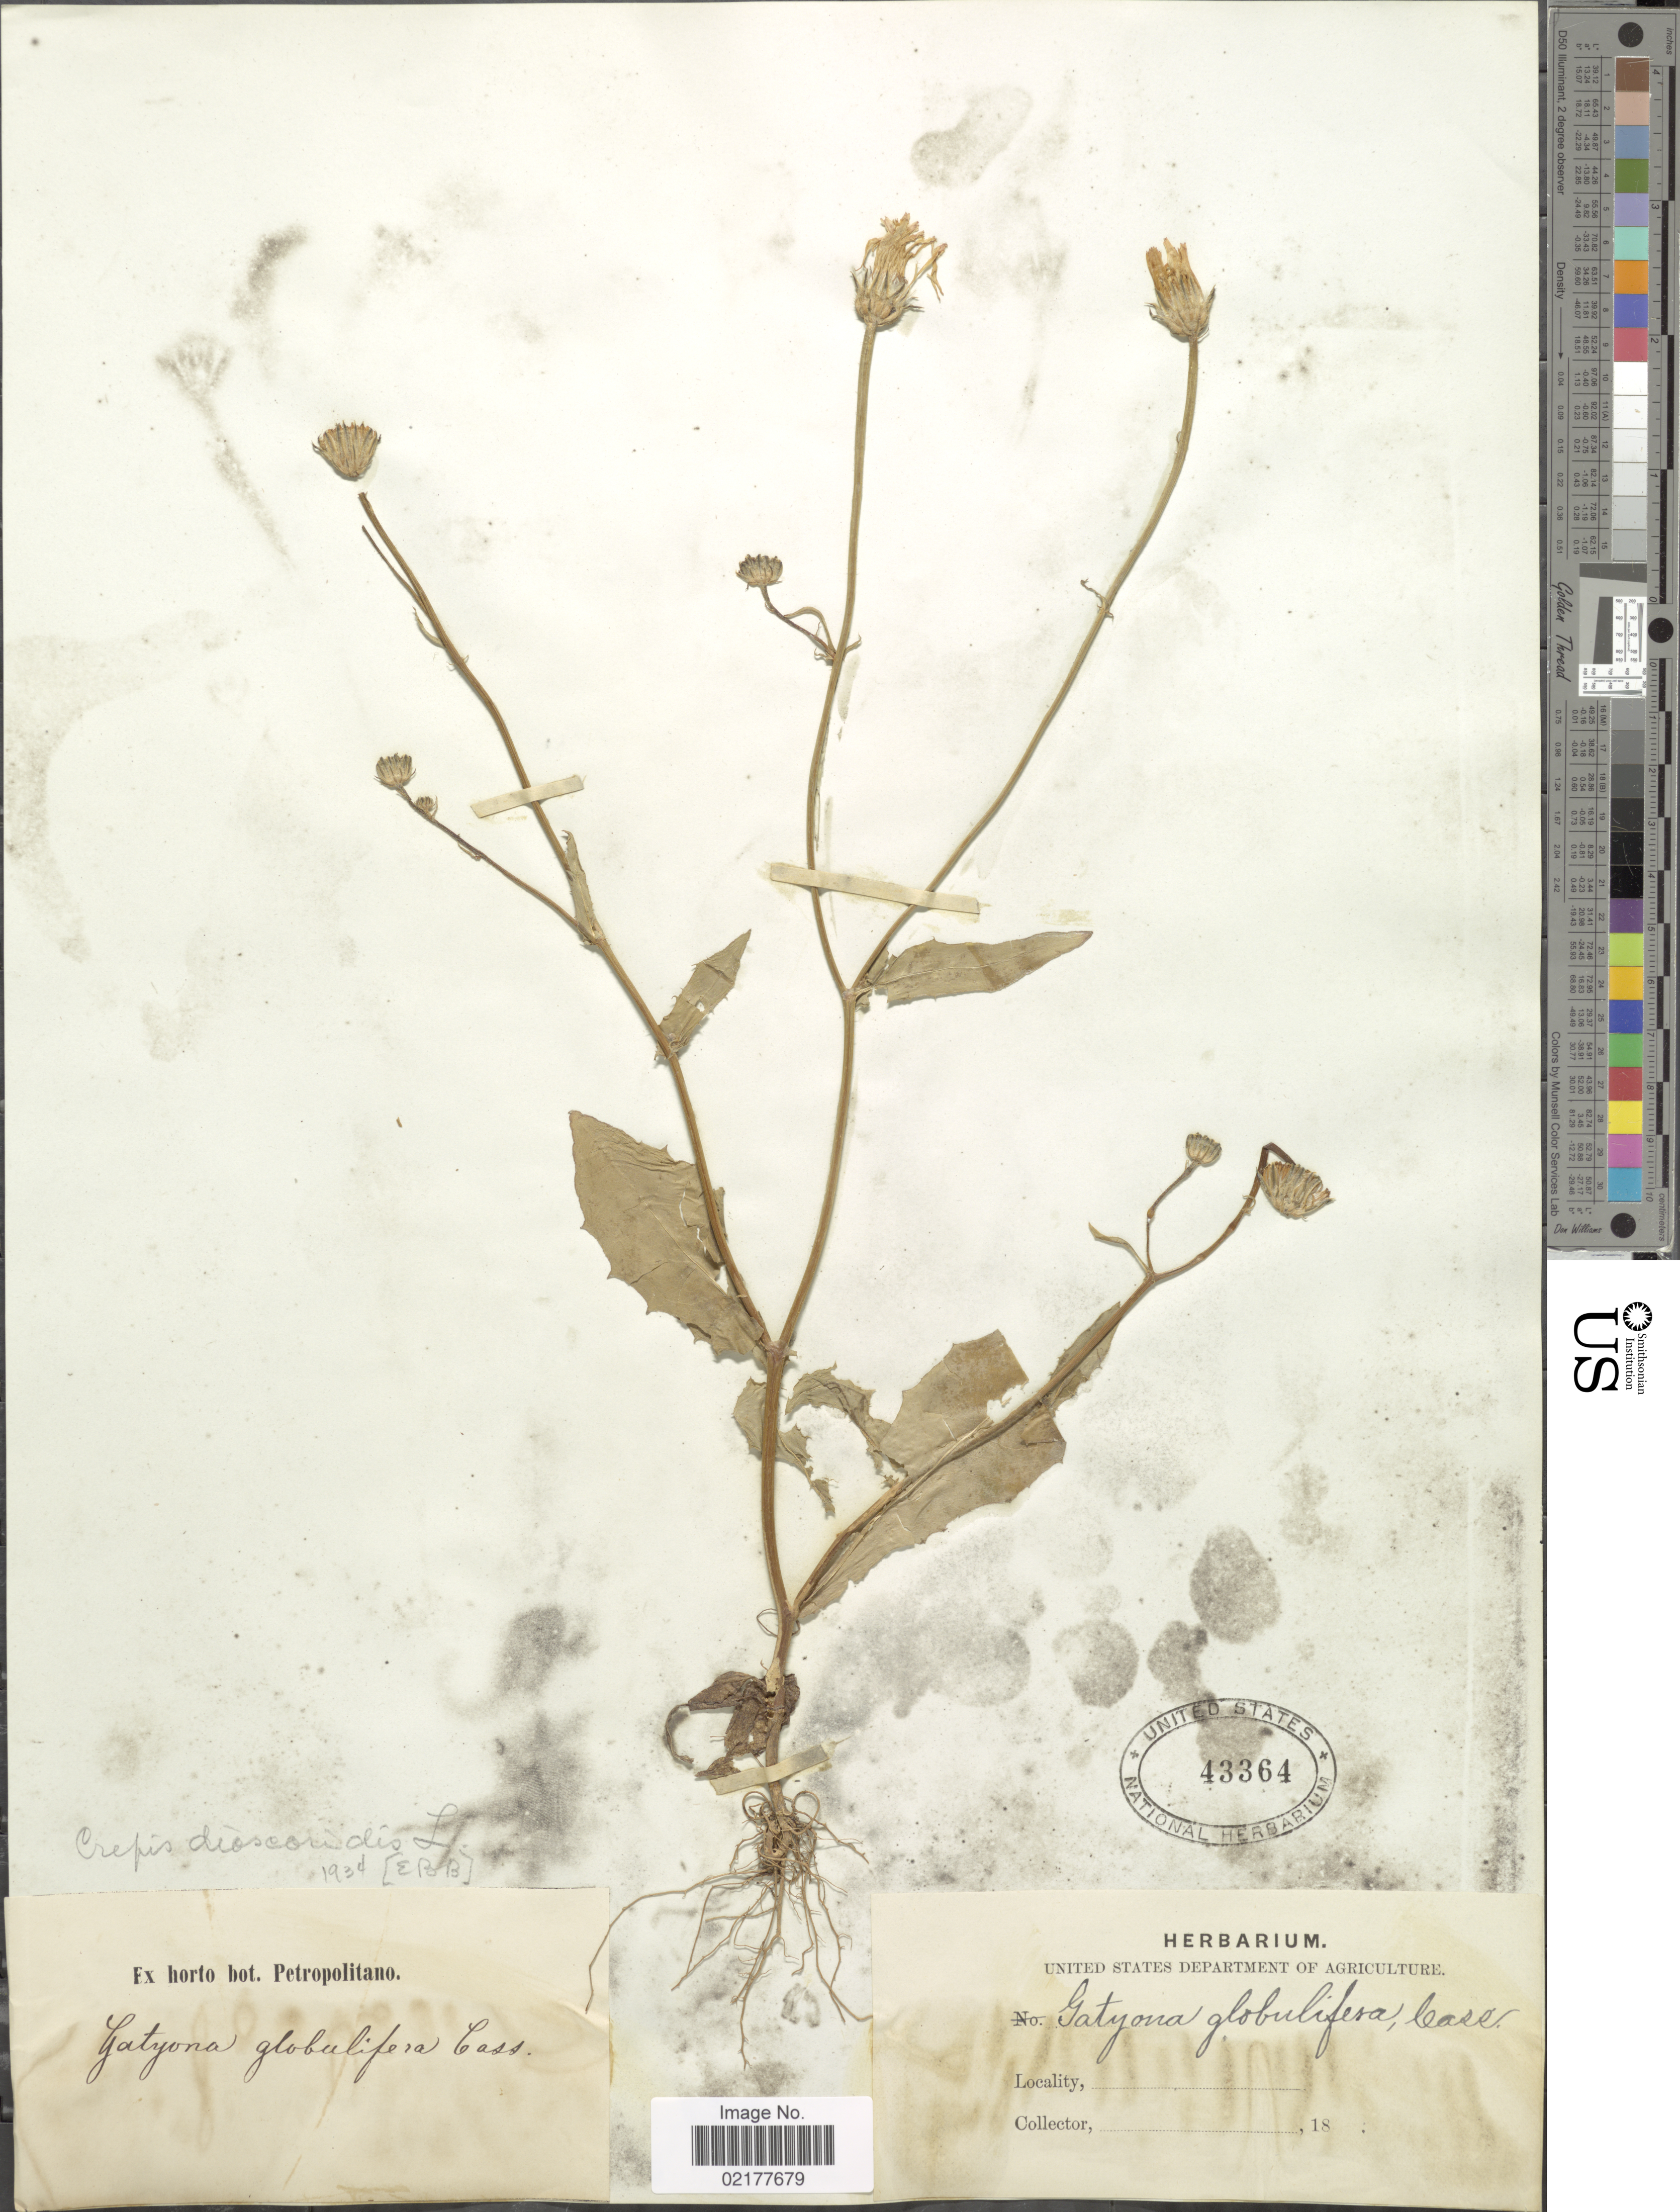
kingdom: Plantae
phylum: Tracheophyta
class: Magnoliopsida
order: Asterales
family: Asteraceae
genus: Crepis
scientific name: Crepis dioscoridis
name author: L.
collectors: ex Horto Bot. Petropolitano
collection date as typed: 18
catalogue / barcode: US 43364